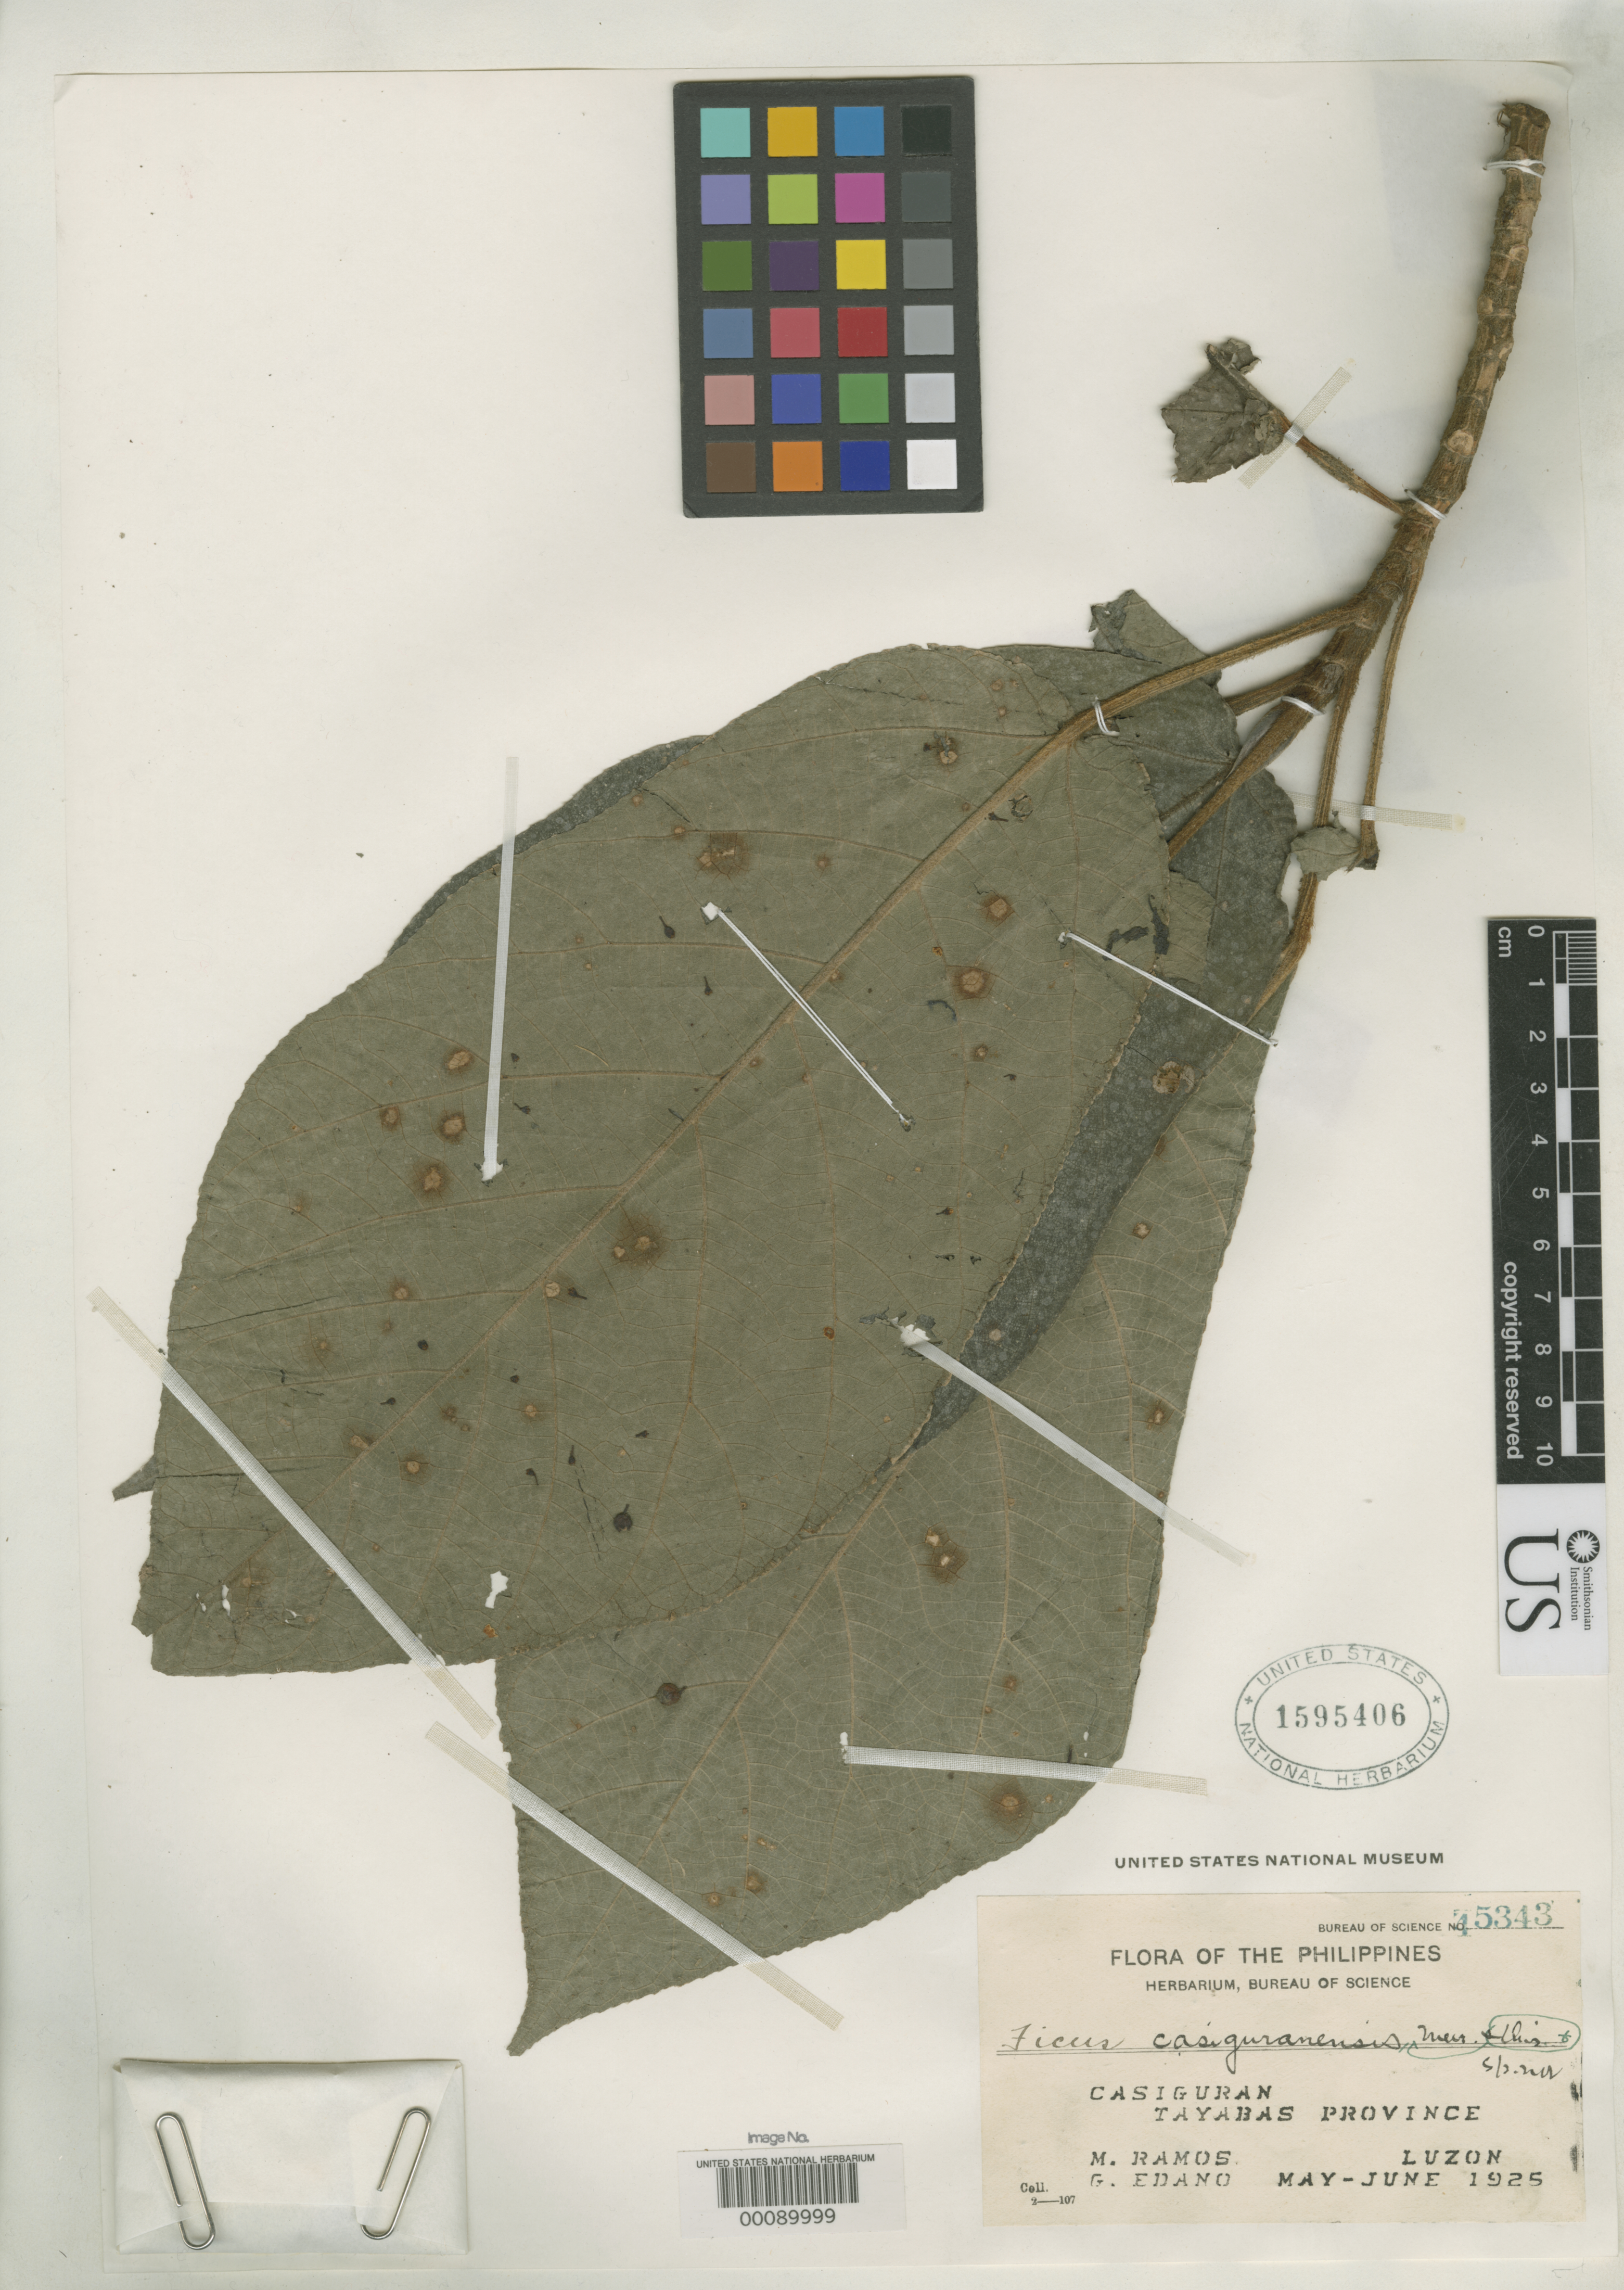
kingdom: Plantae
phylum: Tracheophyta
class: Magnoliopsida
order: Rosales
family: Moraceae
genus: Ficus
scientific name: Ficus casiguranensis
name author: Quisumb. & Merr.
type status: Isotype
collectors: M. Ramos & G. E. Edaño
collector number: Bur. Sci. 45343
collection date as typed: May 1925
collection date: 1925-05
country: Philippines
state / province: Calabarzon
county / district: Quezon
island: Luzon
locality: Casiguran.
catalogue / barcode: US 1595406